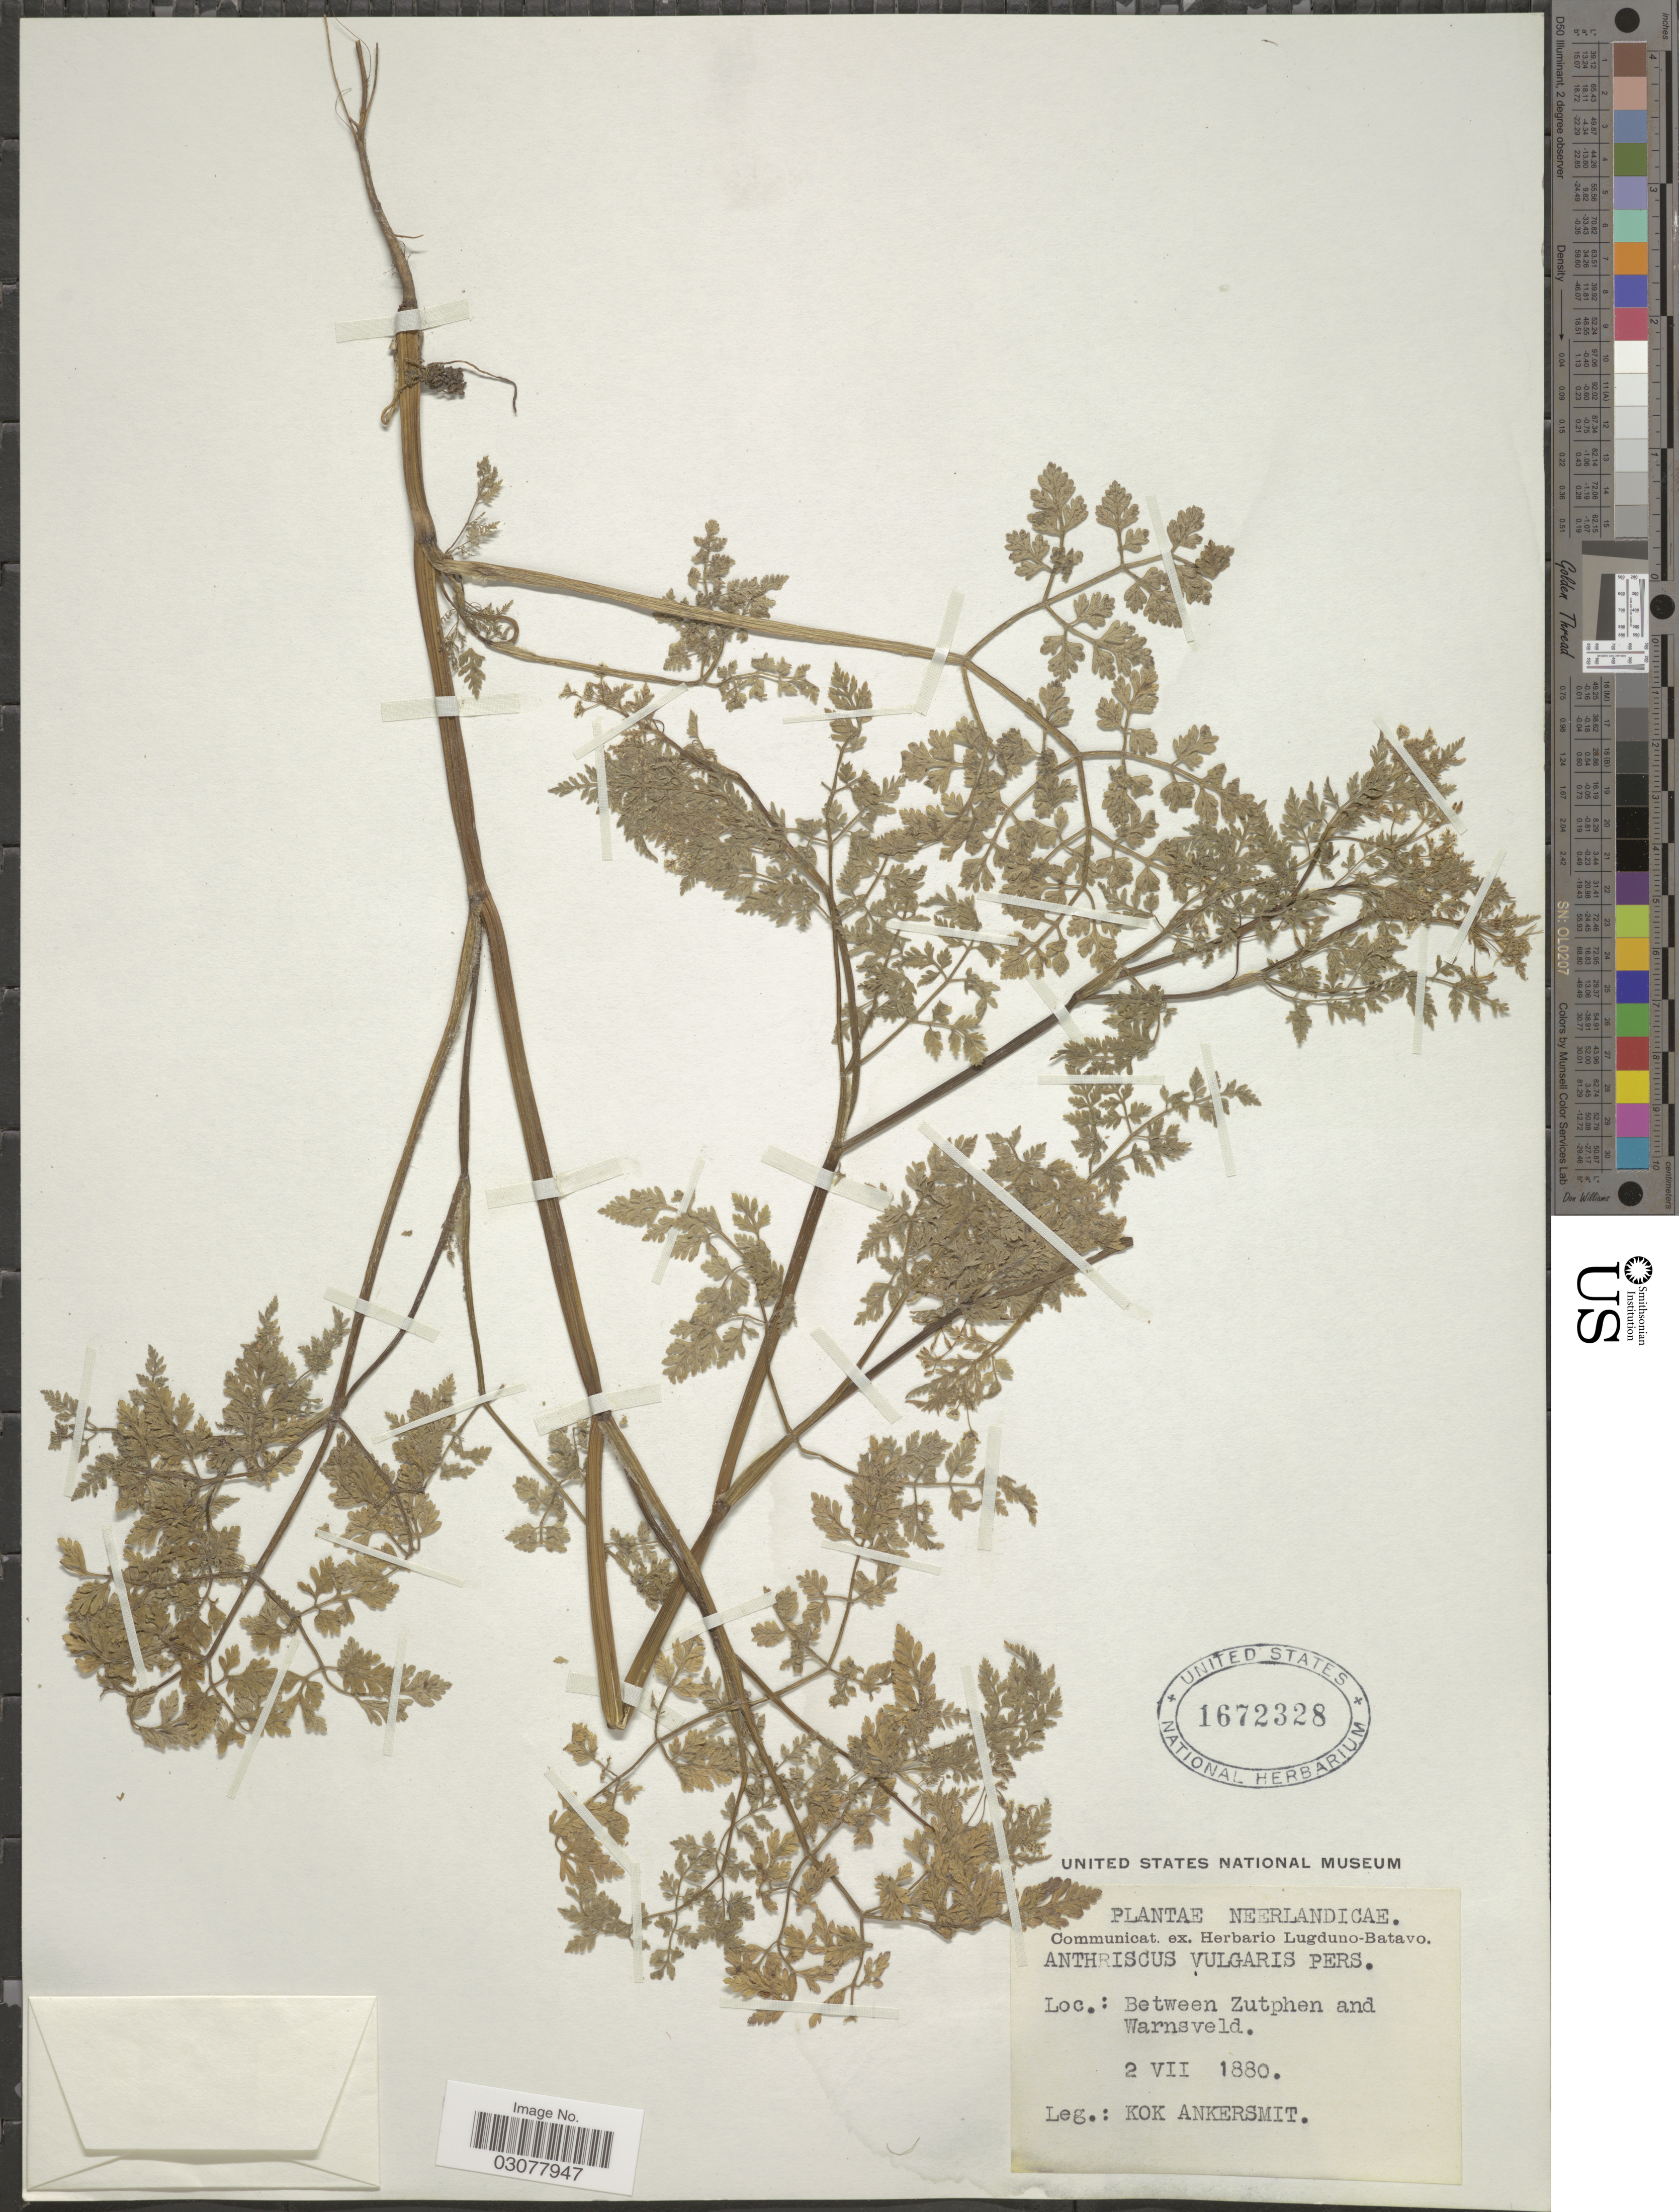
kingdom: Plantae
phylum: Tracheophyta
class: Magnoliopsida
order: Apiales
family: Apiaceae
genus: Anthriscus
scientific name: Anthriscus caucalis var. caucalis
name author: M. Bieb.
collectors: Kok Ankersmit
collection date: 1880-07-02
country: Netherlands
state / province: Gelderland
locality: Neerlandicae, Between Zutphen and Warnsveld.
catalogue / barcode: US 1672328